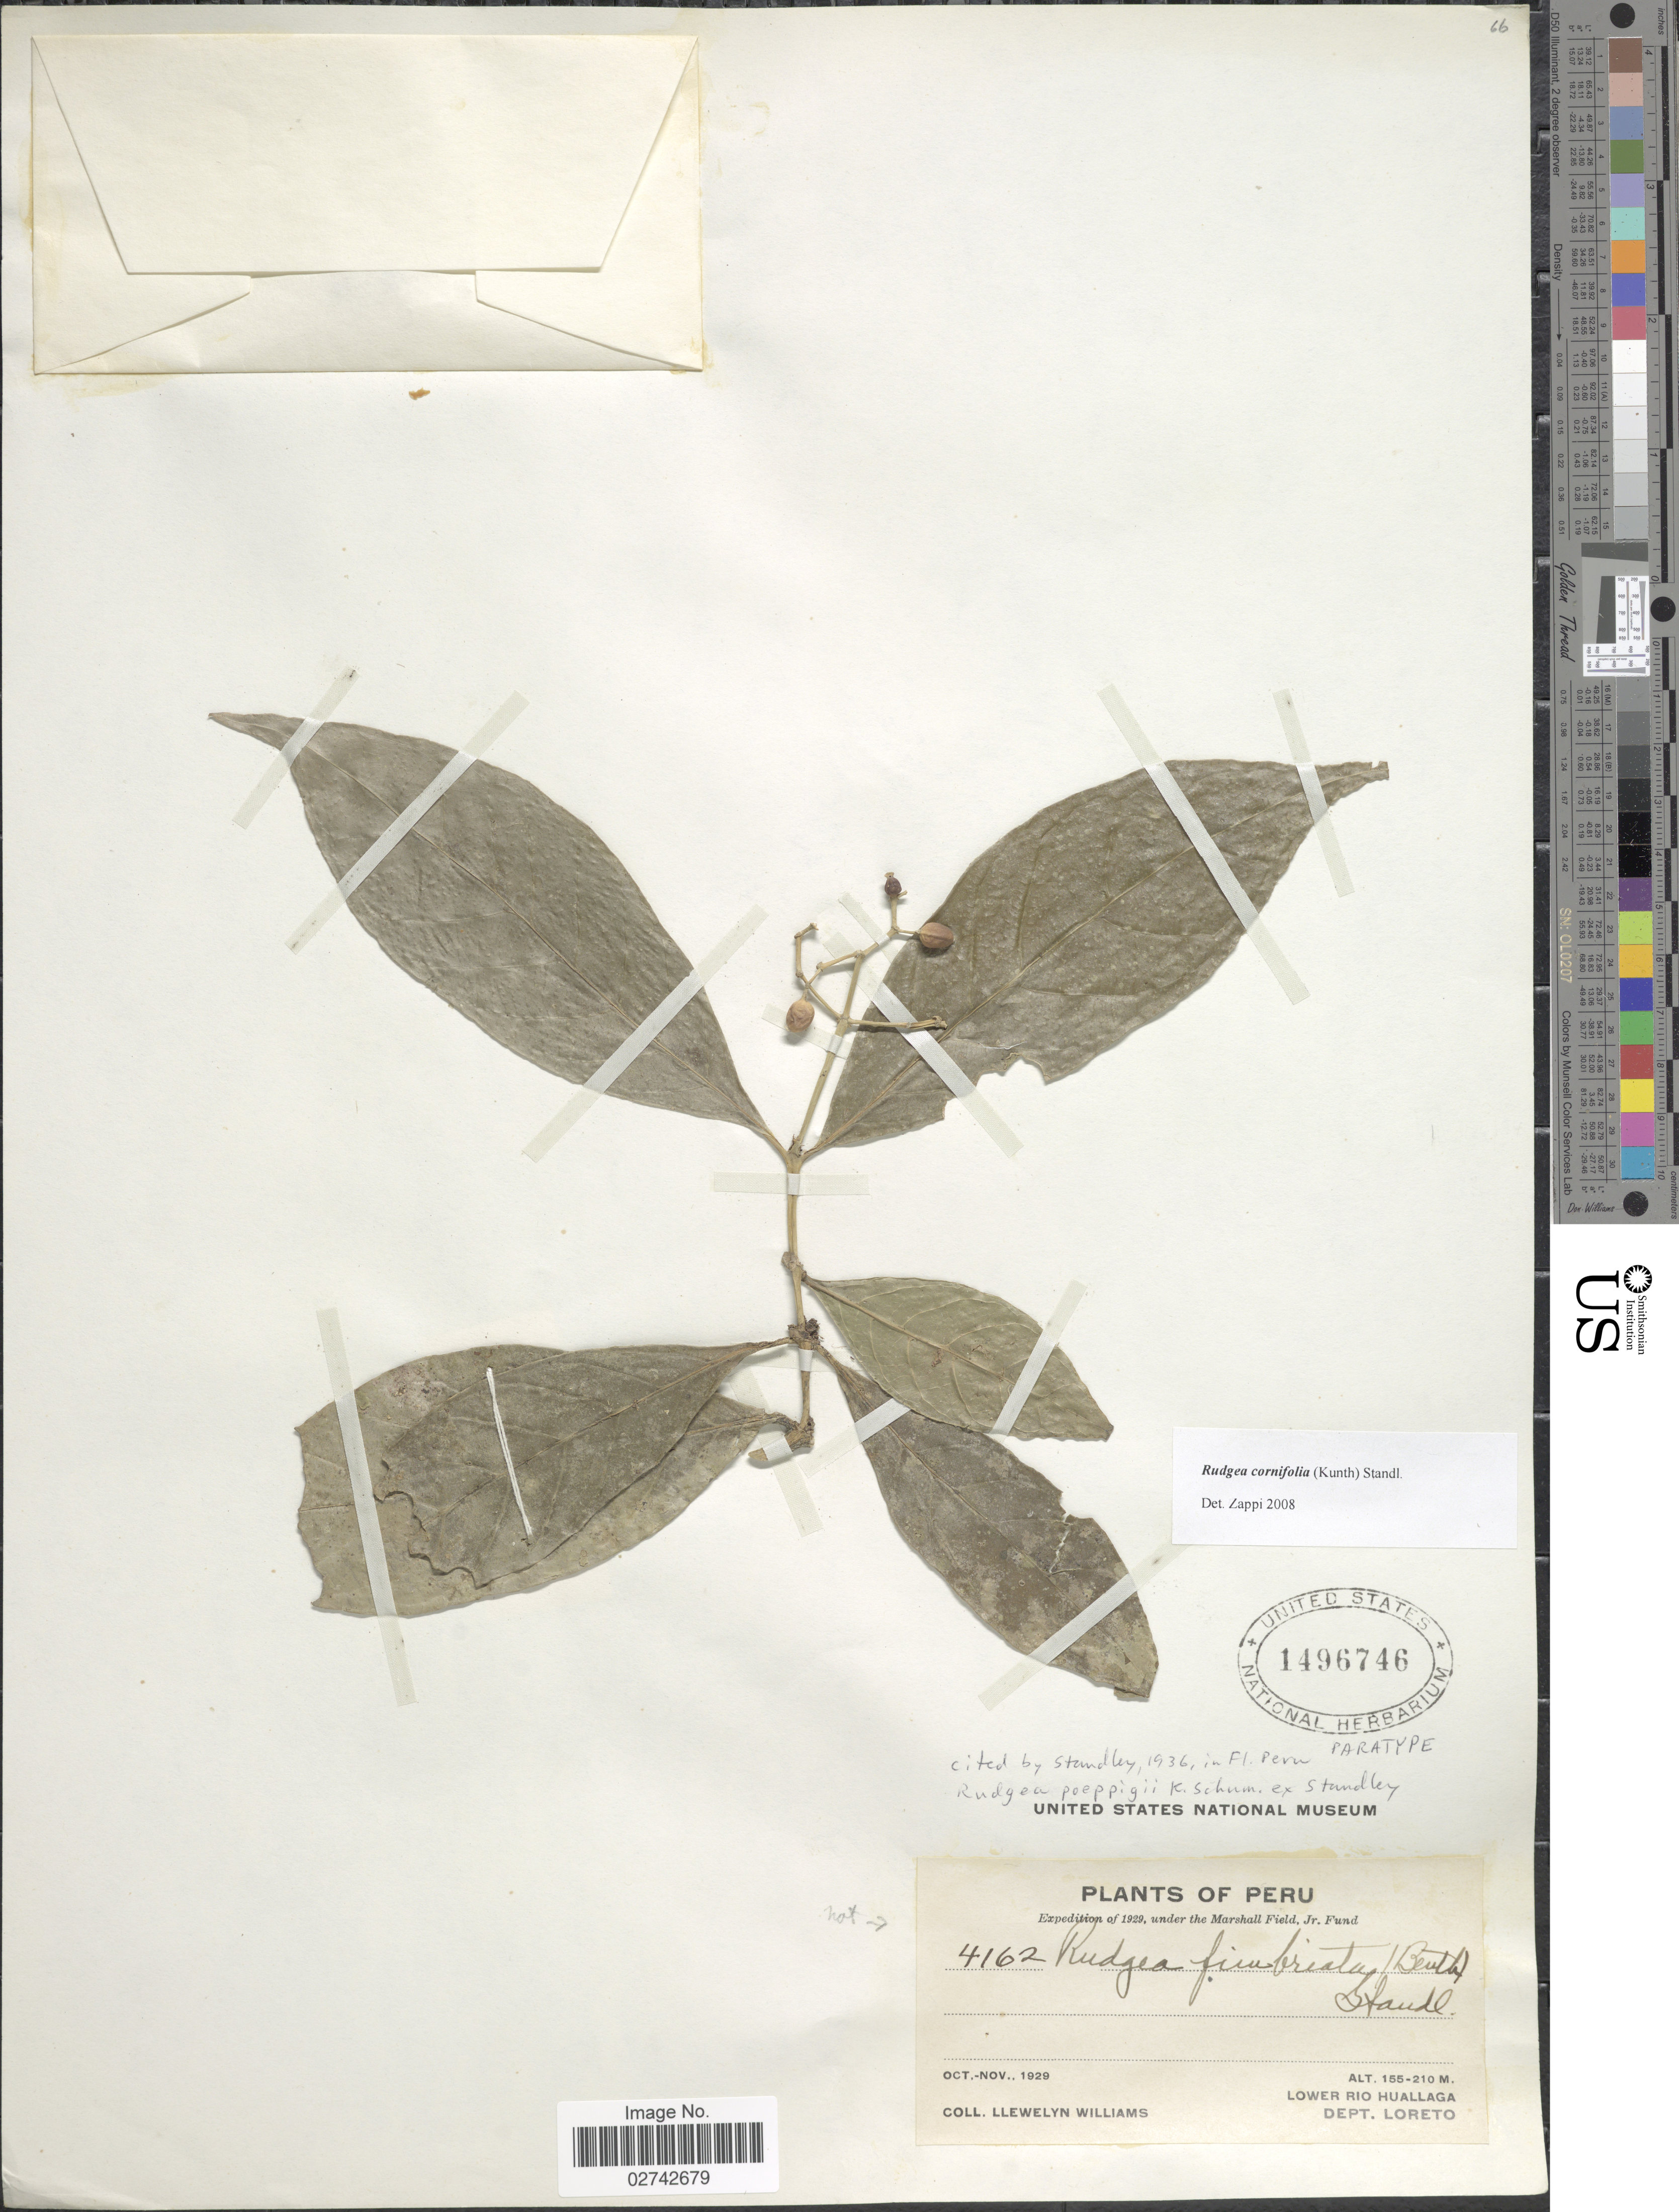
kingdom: Plantae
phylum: Tracheophyta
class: Magnoliopsida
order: Gentianales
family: Rubiaceae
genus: Rudgea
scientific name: Rudgea cornifolia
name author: (Kunth) Standl.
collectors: Ll. Williams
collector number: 4162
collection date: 1929-10/1929-11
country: Peru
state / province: Loreto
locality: Lower Rio Huallaga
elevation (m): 155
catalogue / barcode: US 1496746